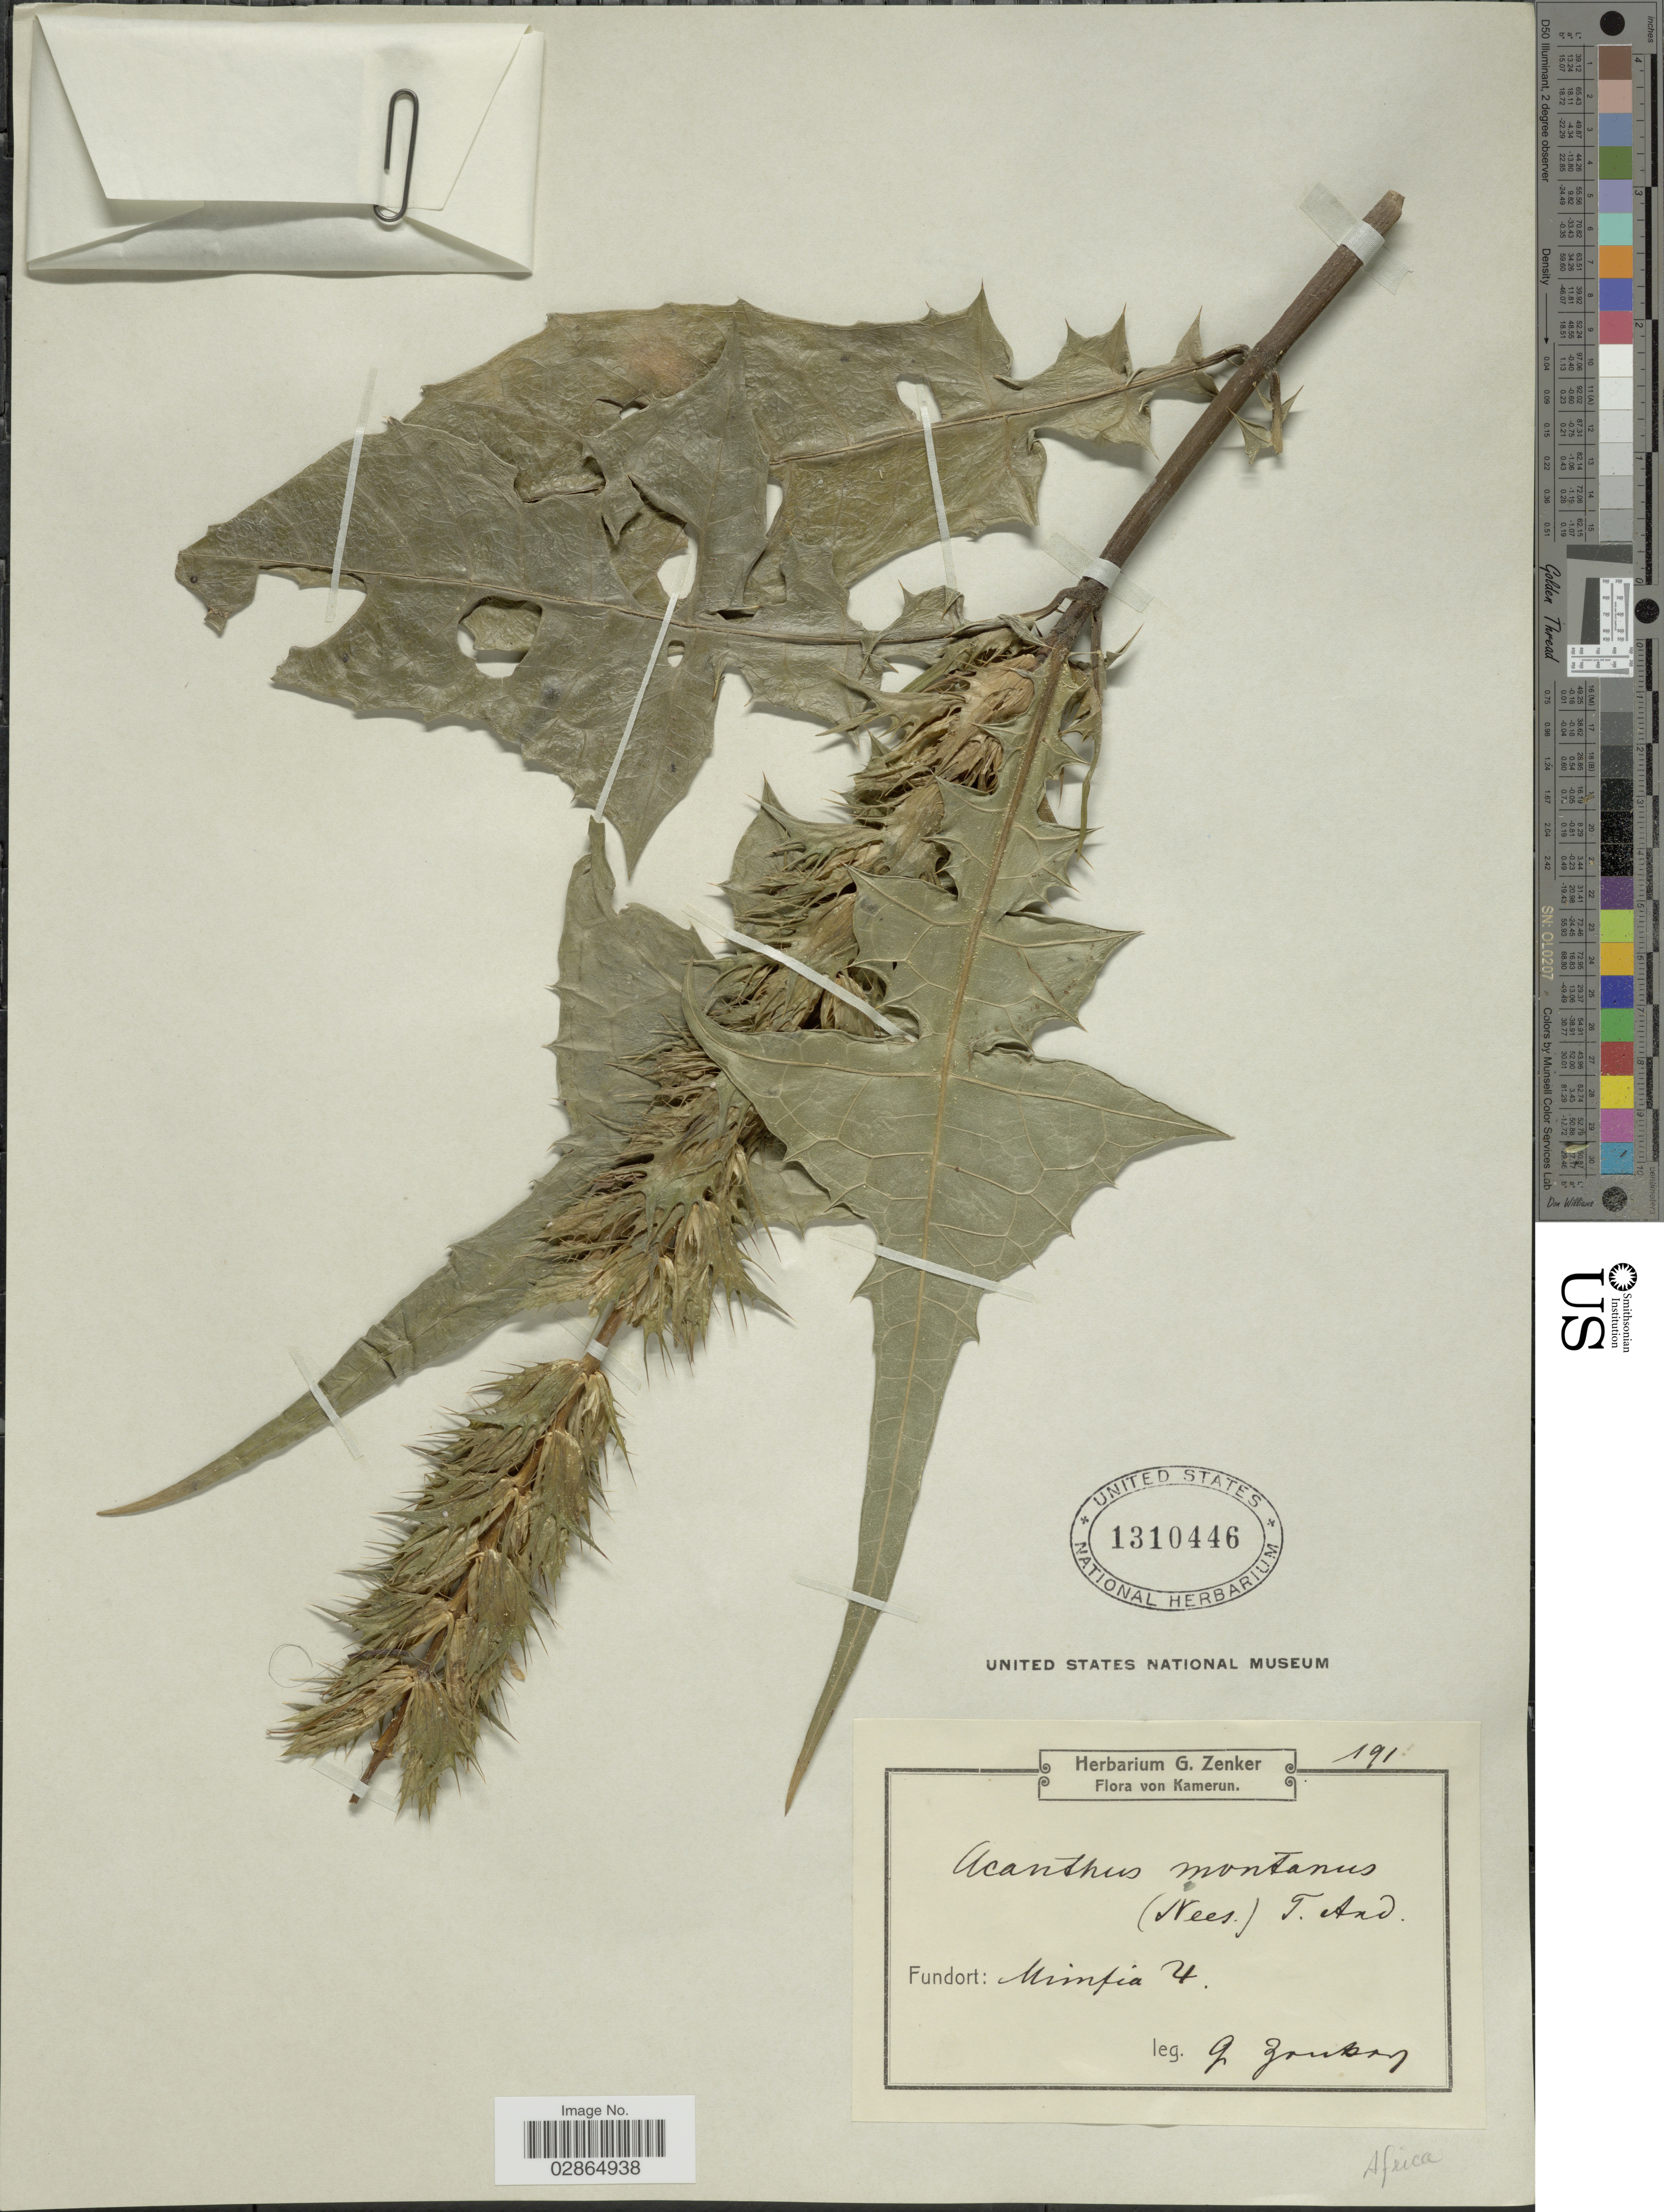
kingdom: Plantae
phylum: Tracheophyta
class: Magnoliopsida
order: Lamiales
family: Acanthaceae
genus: Acanthus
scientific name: Acanthus montanus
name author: (Nees) T. Anderson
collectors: G. A. Zenker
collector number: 191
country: Cameroon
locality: Kamerun, Mimfia 4.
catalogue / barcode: US 1310446